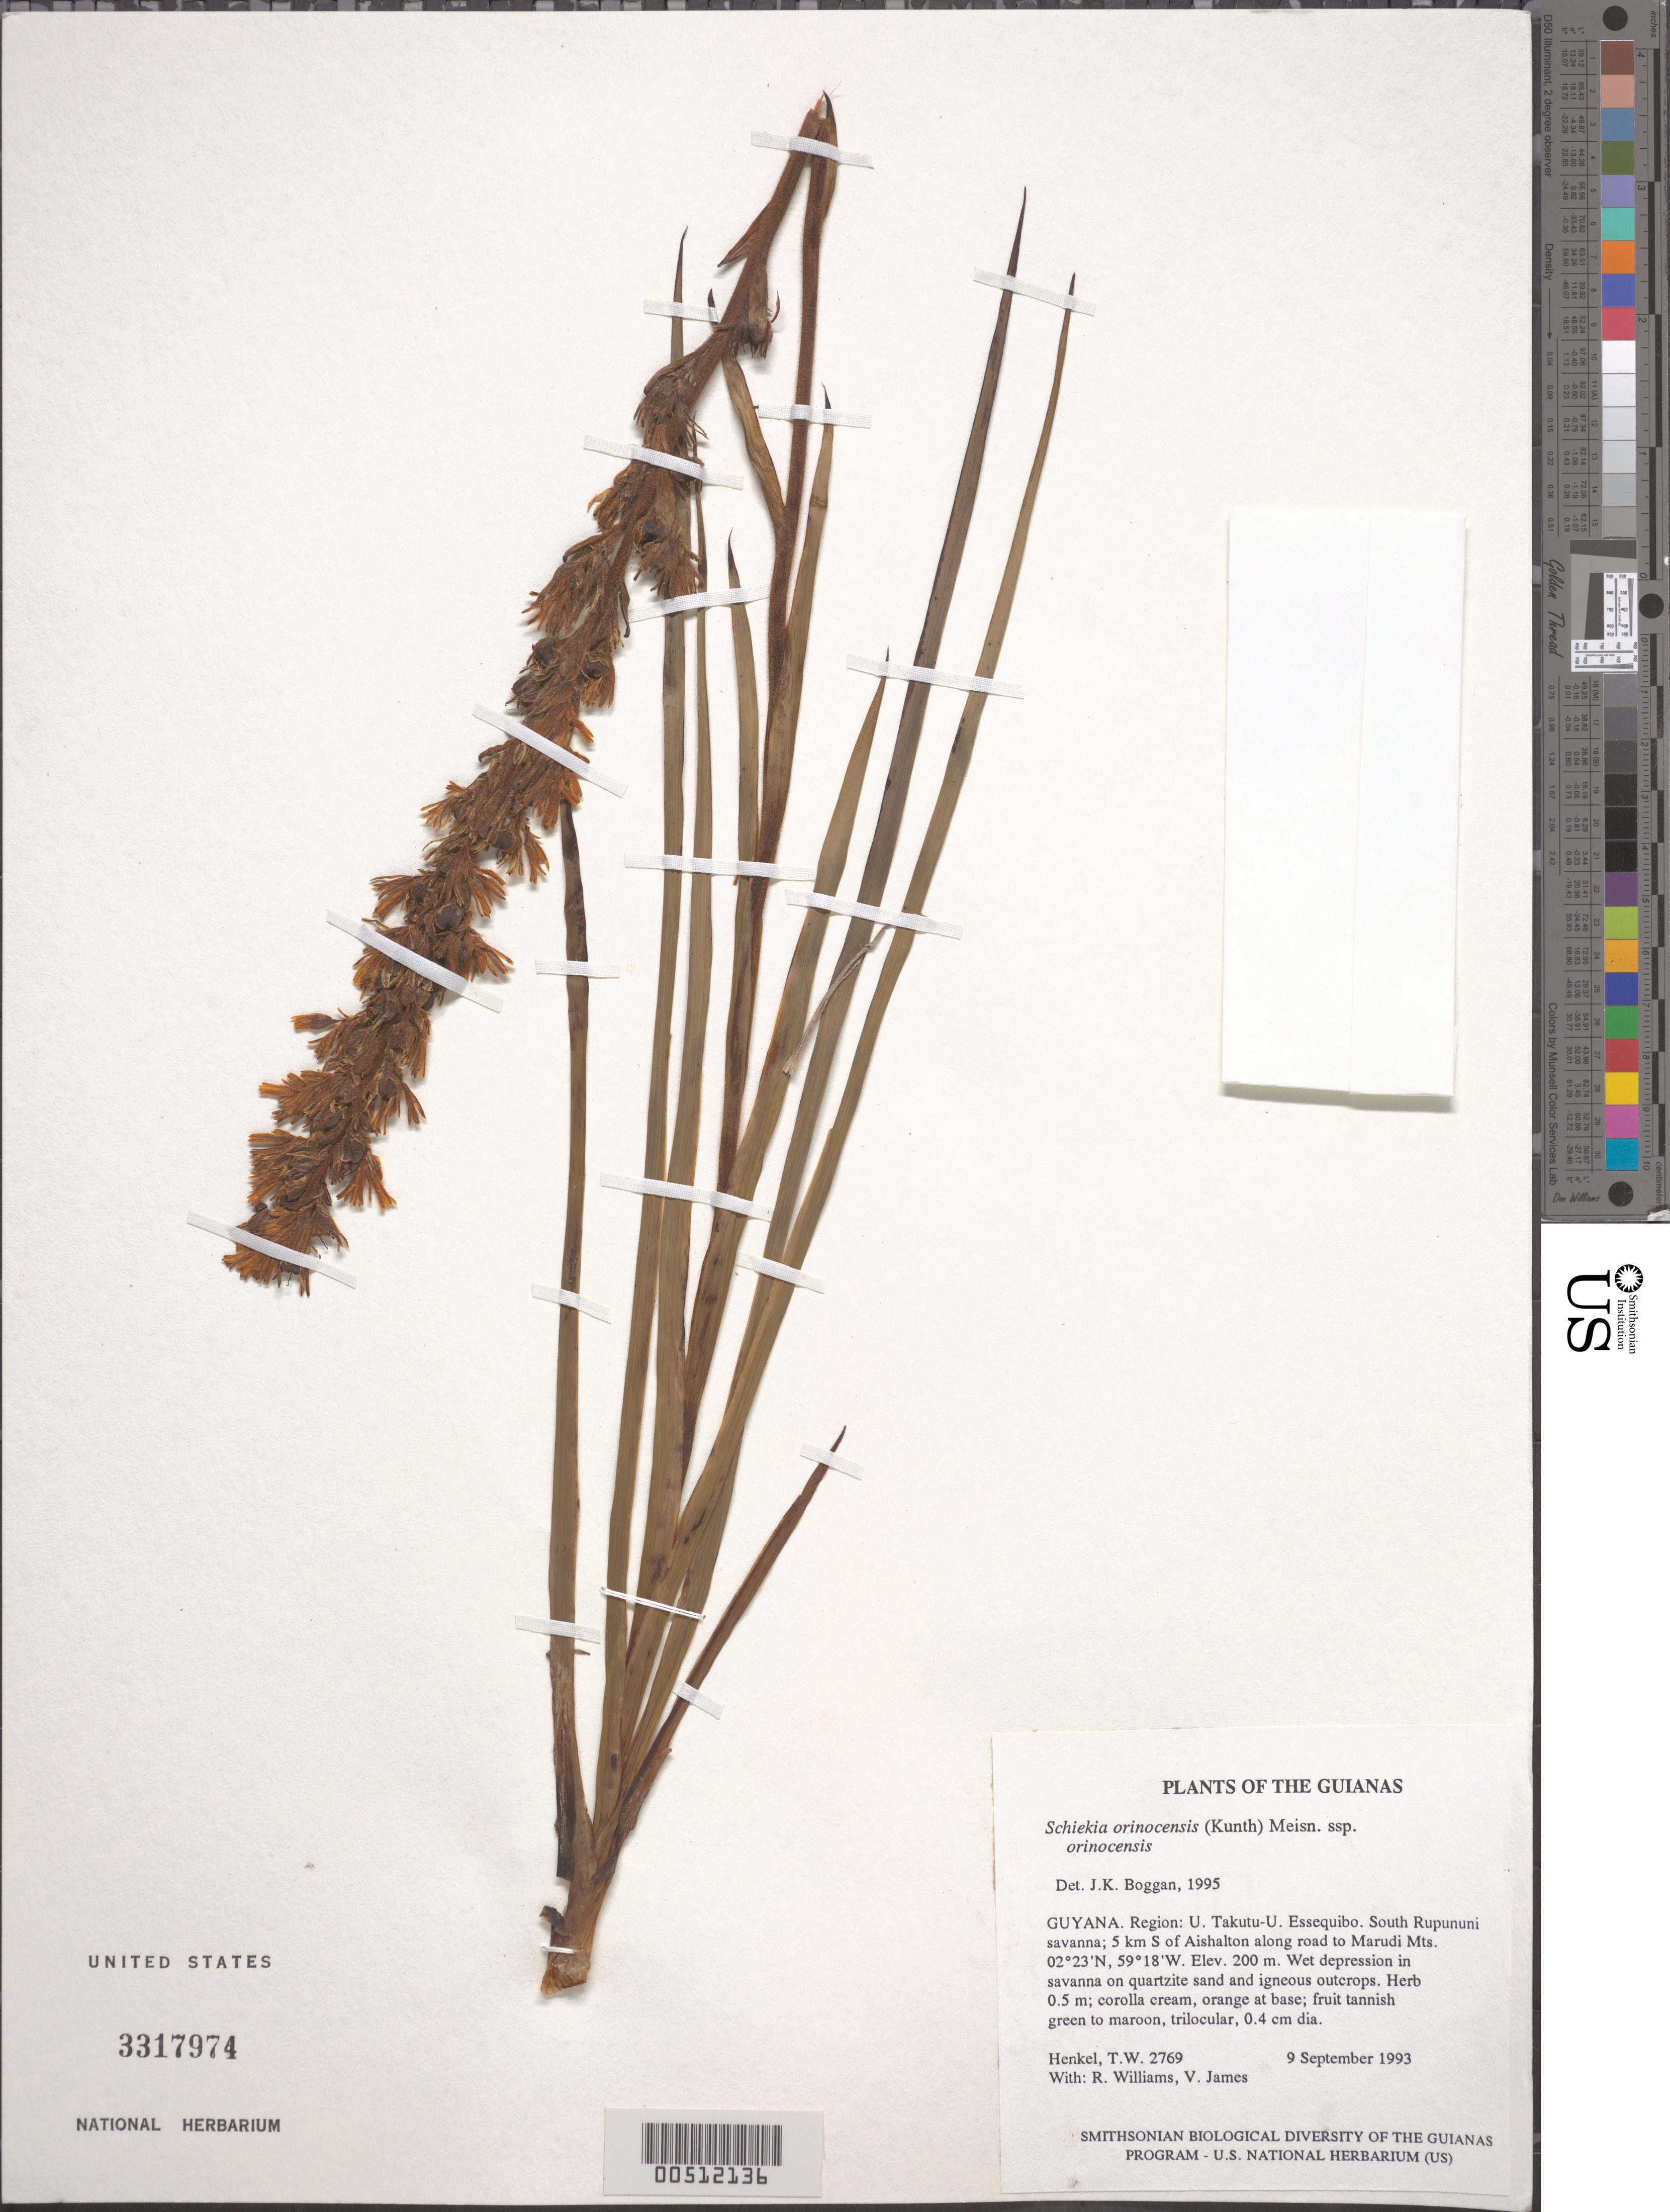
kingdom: Plantae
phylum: Tracheophyta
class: Liliopsida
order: Commelinales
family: Haemodoraceae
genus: Schiekia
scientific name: Schiekia orinocensis subsp. orinocensis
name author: (Kunth) Meisn.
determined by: Boggan, J. K., (US), NMNH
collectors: T. Henkel, R. Williams & V. James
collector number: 2769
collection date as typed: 9 September 1993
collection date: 1993-09-09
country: Guyana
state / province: U. Takutu-U. Essequibo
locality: South Rupununi savanna; 5 km S of Aishalton along road to Marudi Mts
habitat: Wet depression in savanna on quartzite sand and igneous outcrops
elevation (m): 200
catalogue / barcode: US 3317974